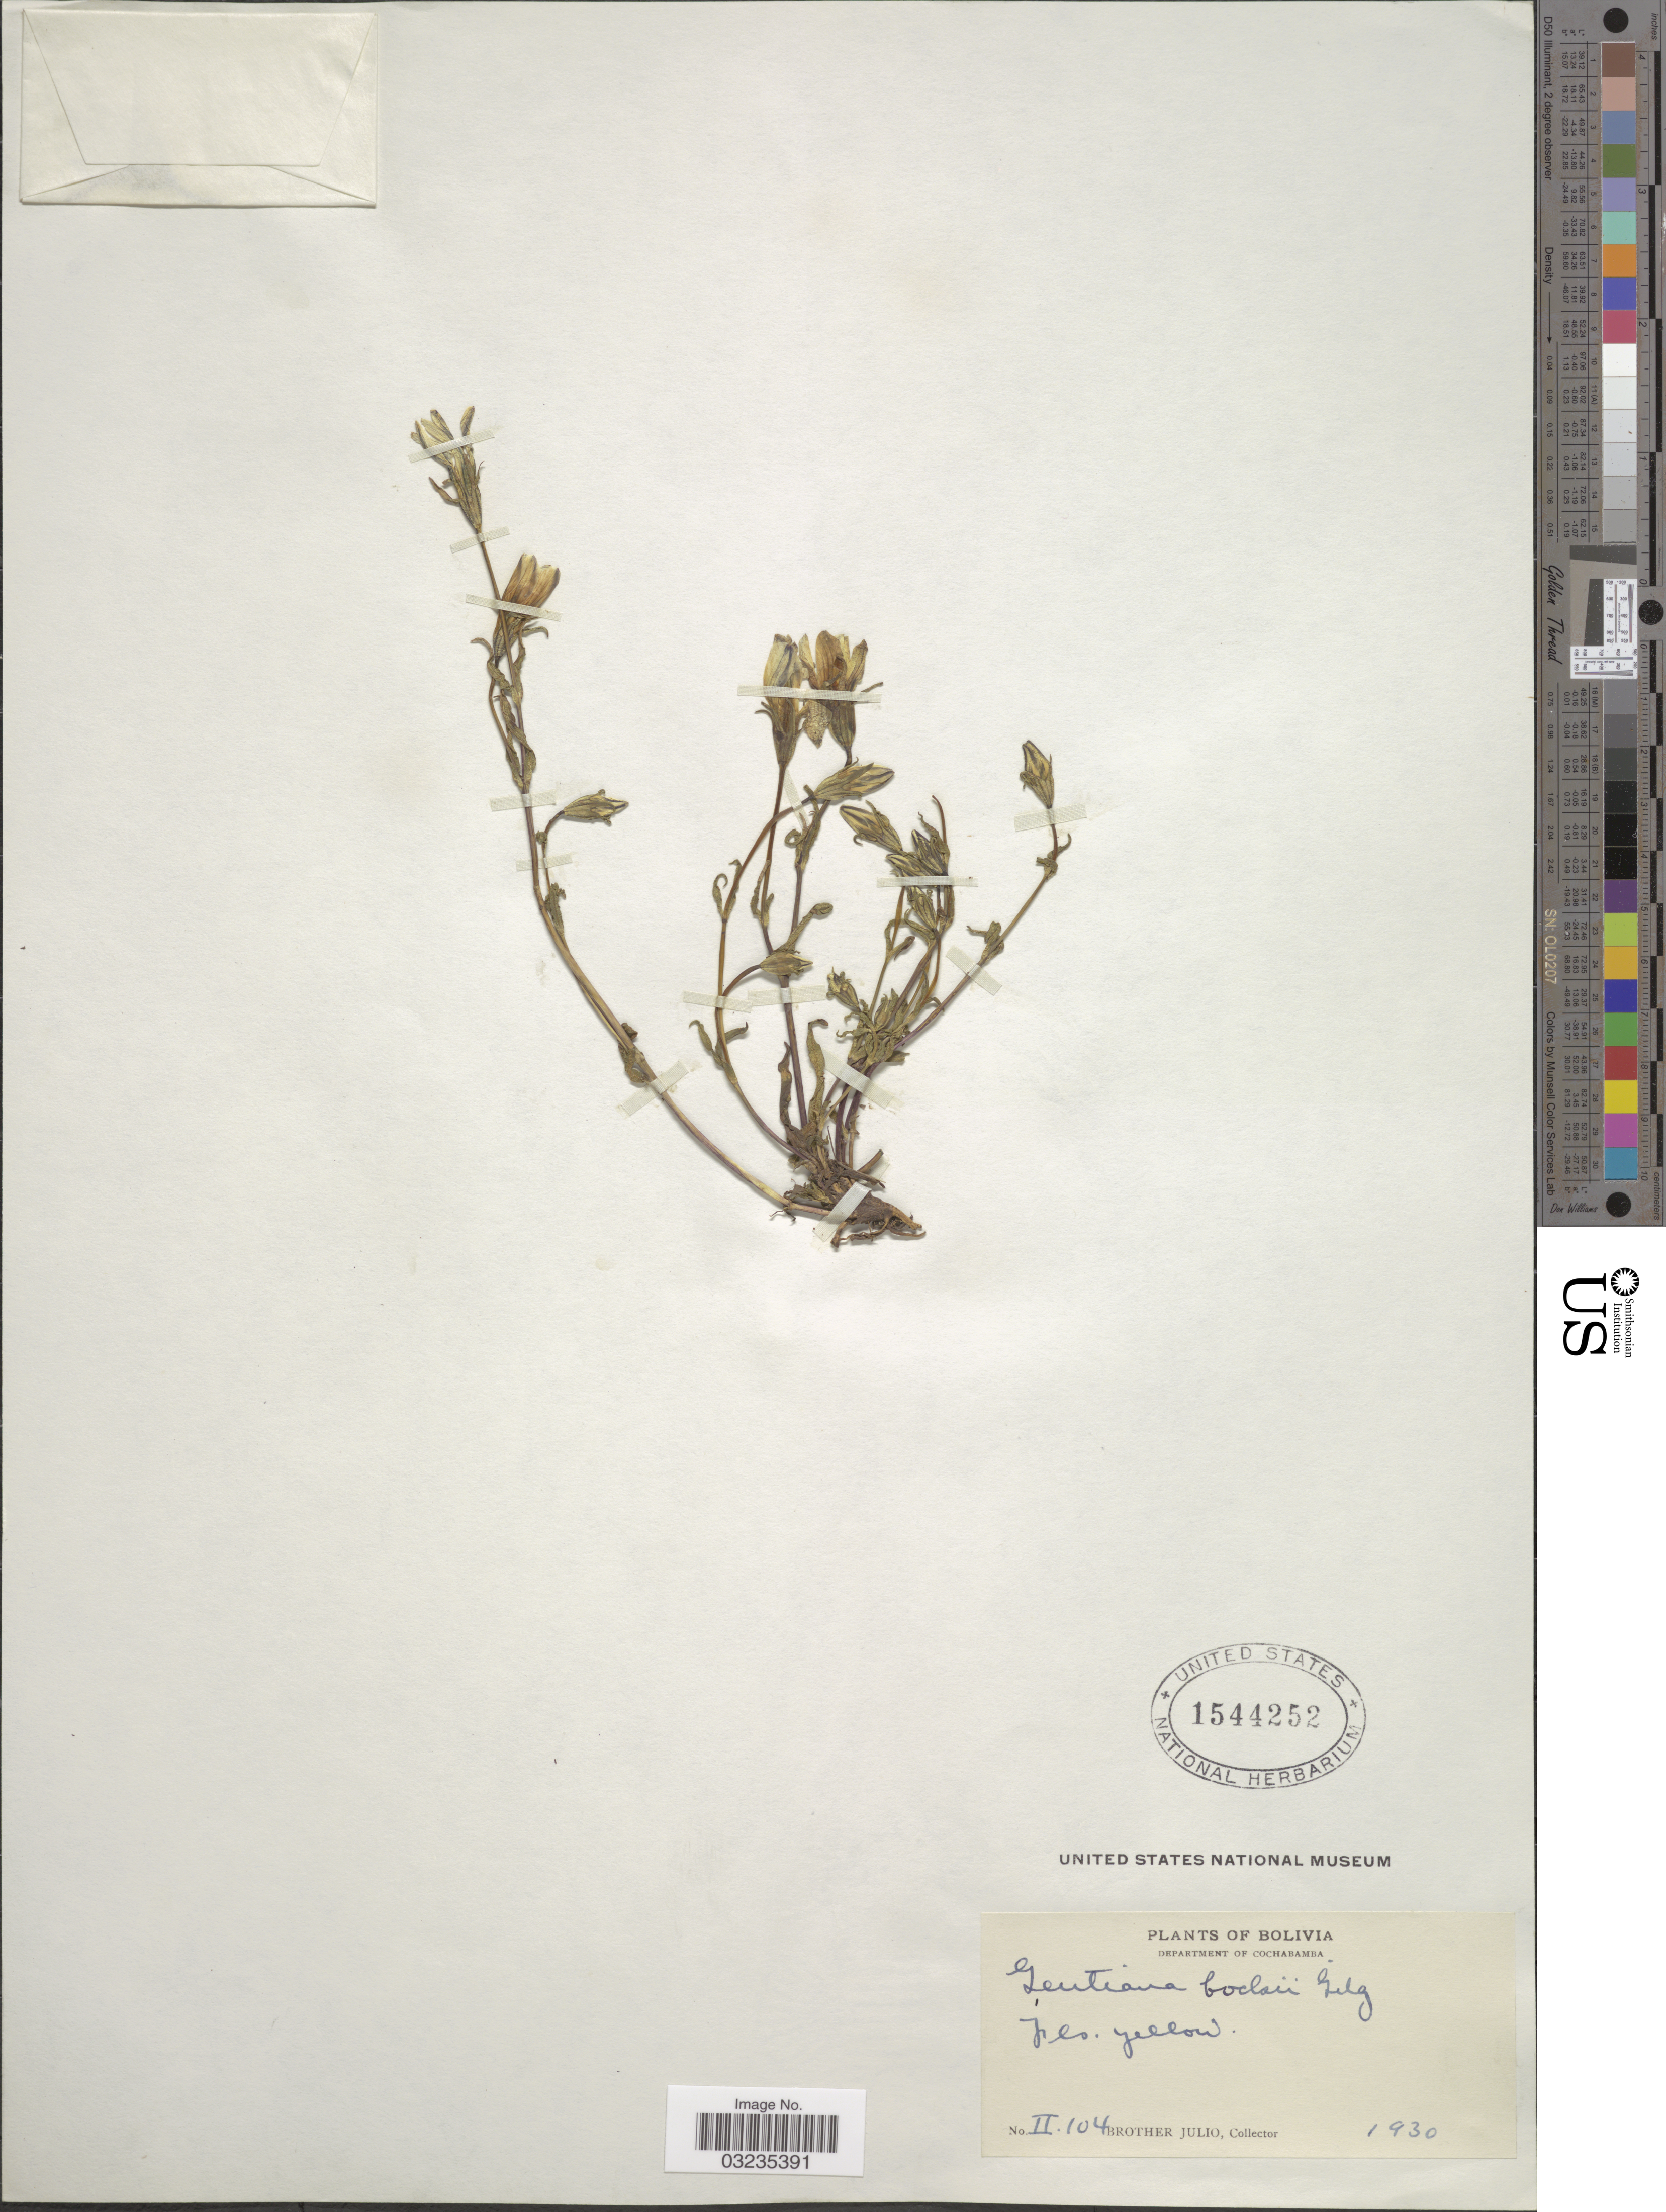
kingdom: Plantae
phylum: Tracheophyta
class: Magnoliopsida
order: Gentianales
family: Gentianaceae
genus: Gentiana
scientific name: Gentiana bockii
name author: Gilg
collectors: Bro. Julio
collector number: II104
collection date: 1930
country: Bolivia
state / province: Cochabamba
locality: Department of Cochabamba.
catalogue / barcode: US 1544252